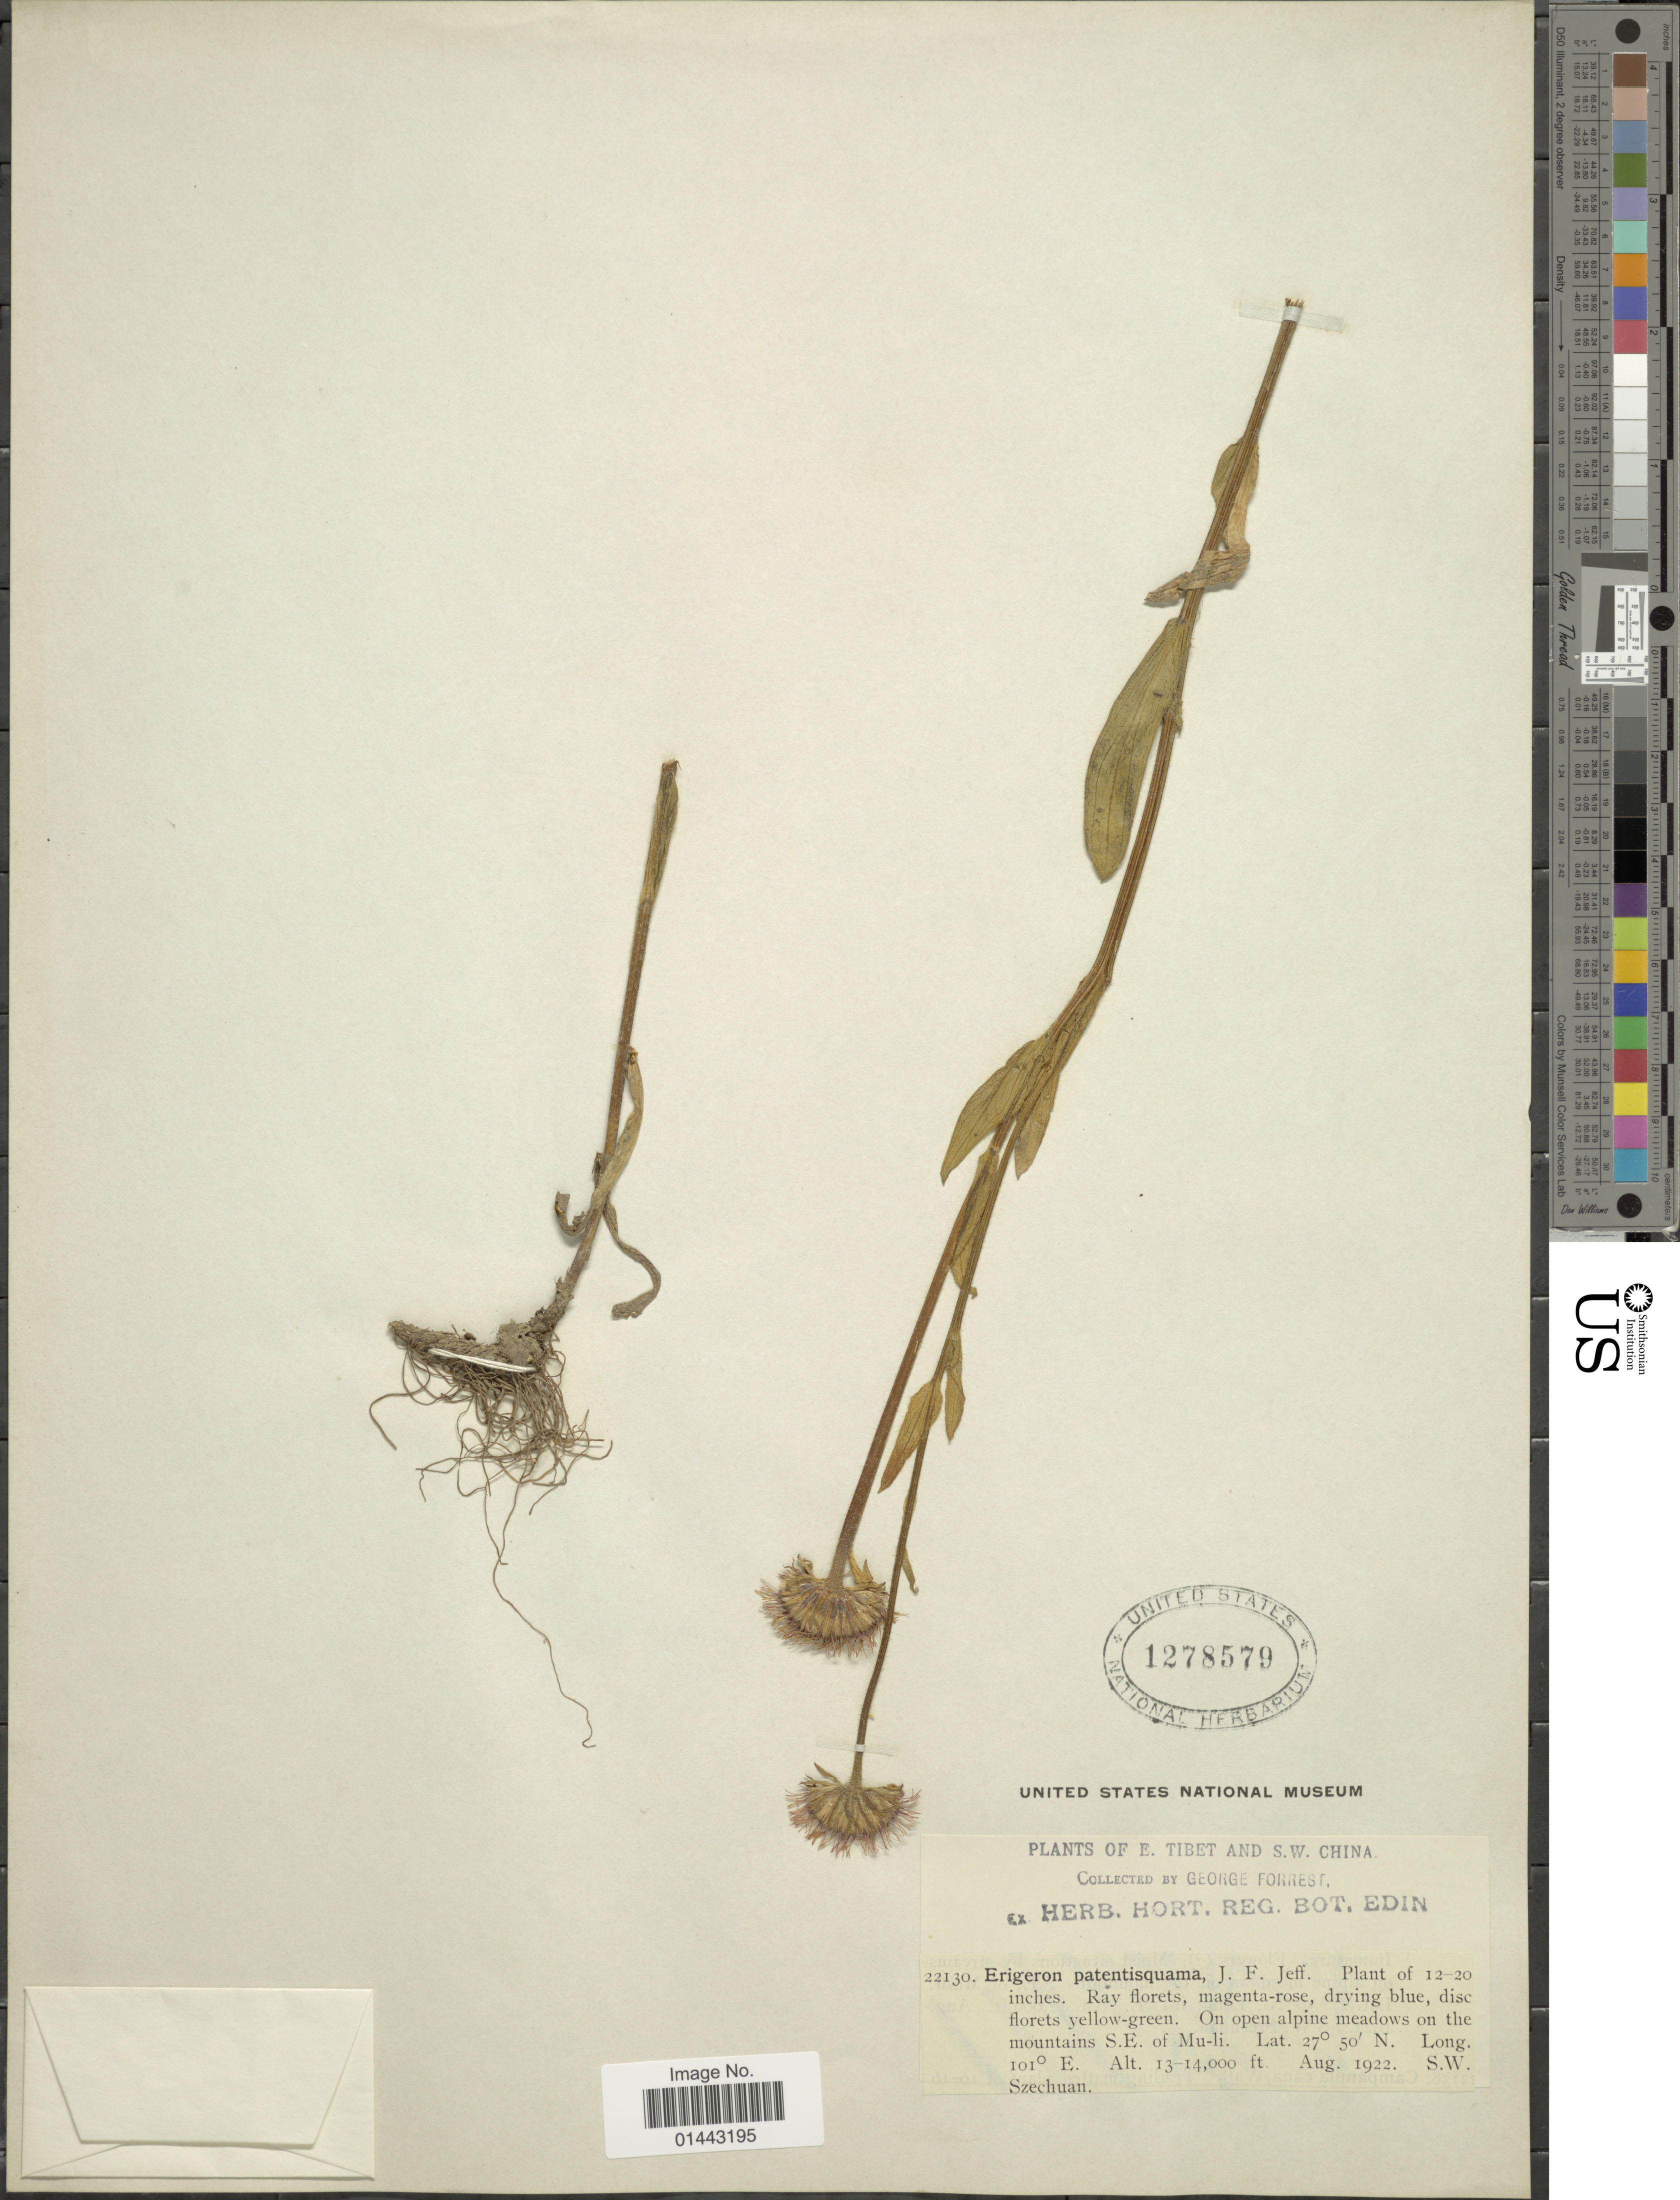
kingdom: Plantae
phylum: Tracheophyta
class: Magnoliopsida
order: Asterales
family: Asteraceae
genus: Erigeron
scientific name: Erigeron patentisquamus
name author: Jeffrey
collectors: G. Forrest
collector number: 22130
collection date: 1922-08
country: China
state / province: Sichuan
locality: E. Tibet and S.W. China, on open alpine meadow on the mountains S.E. of Mu-li, S.W. Szechuan.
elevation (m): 3962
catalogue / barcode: US 1278579